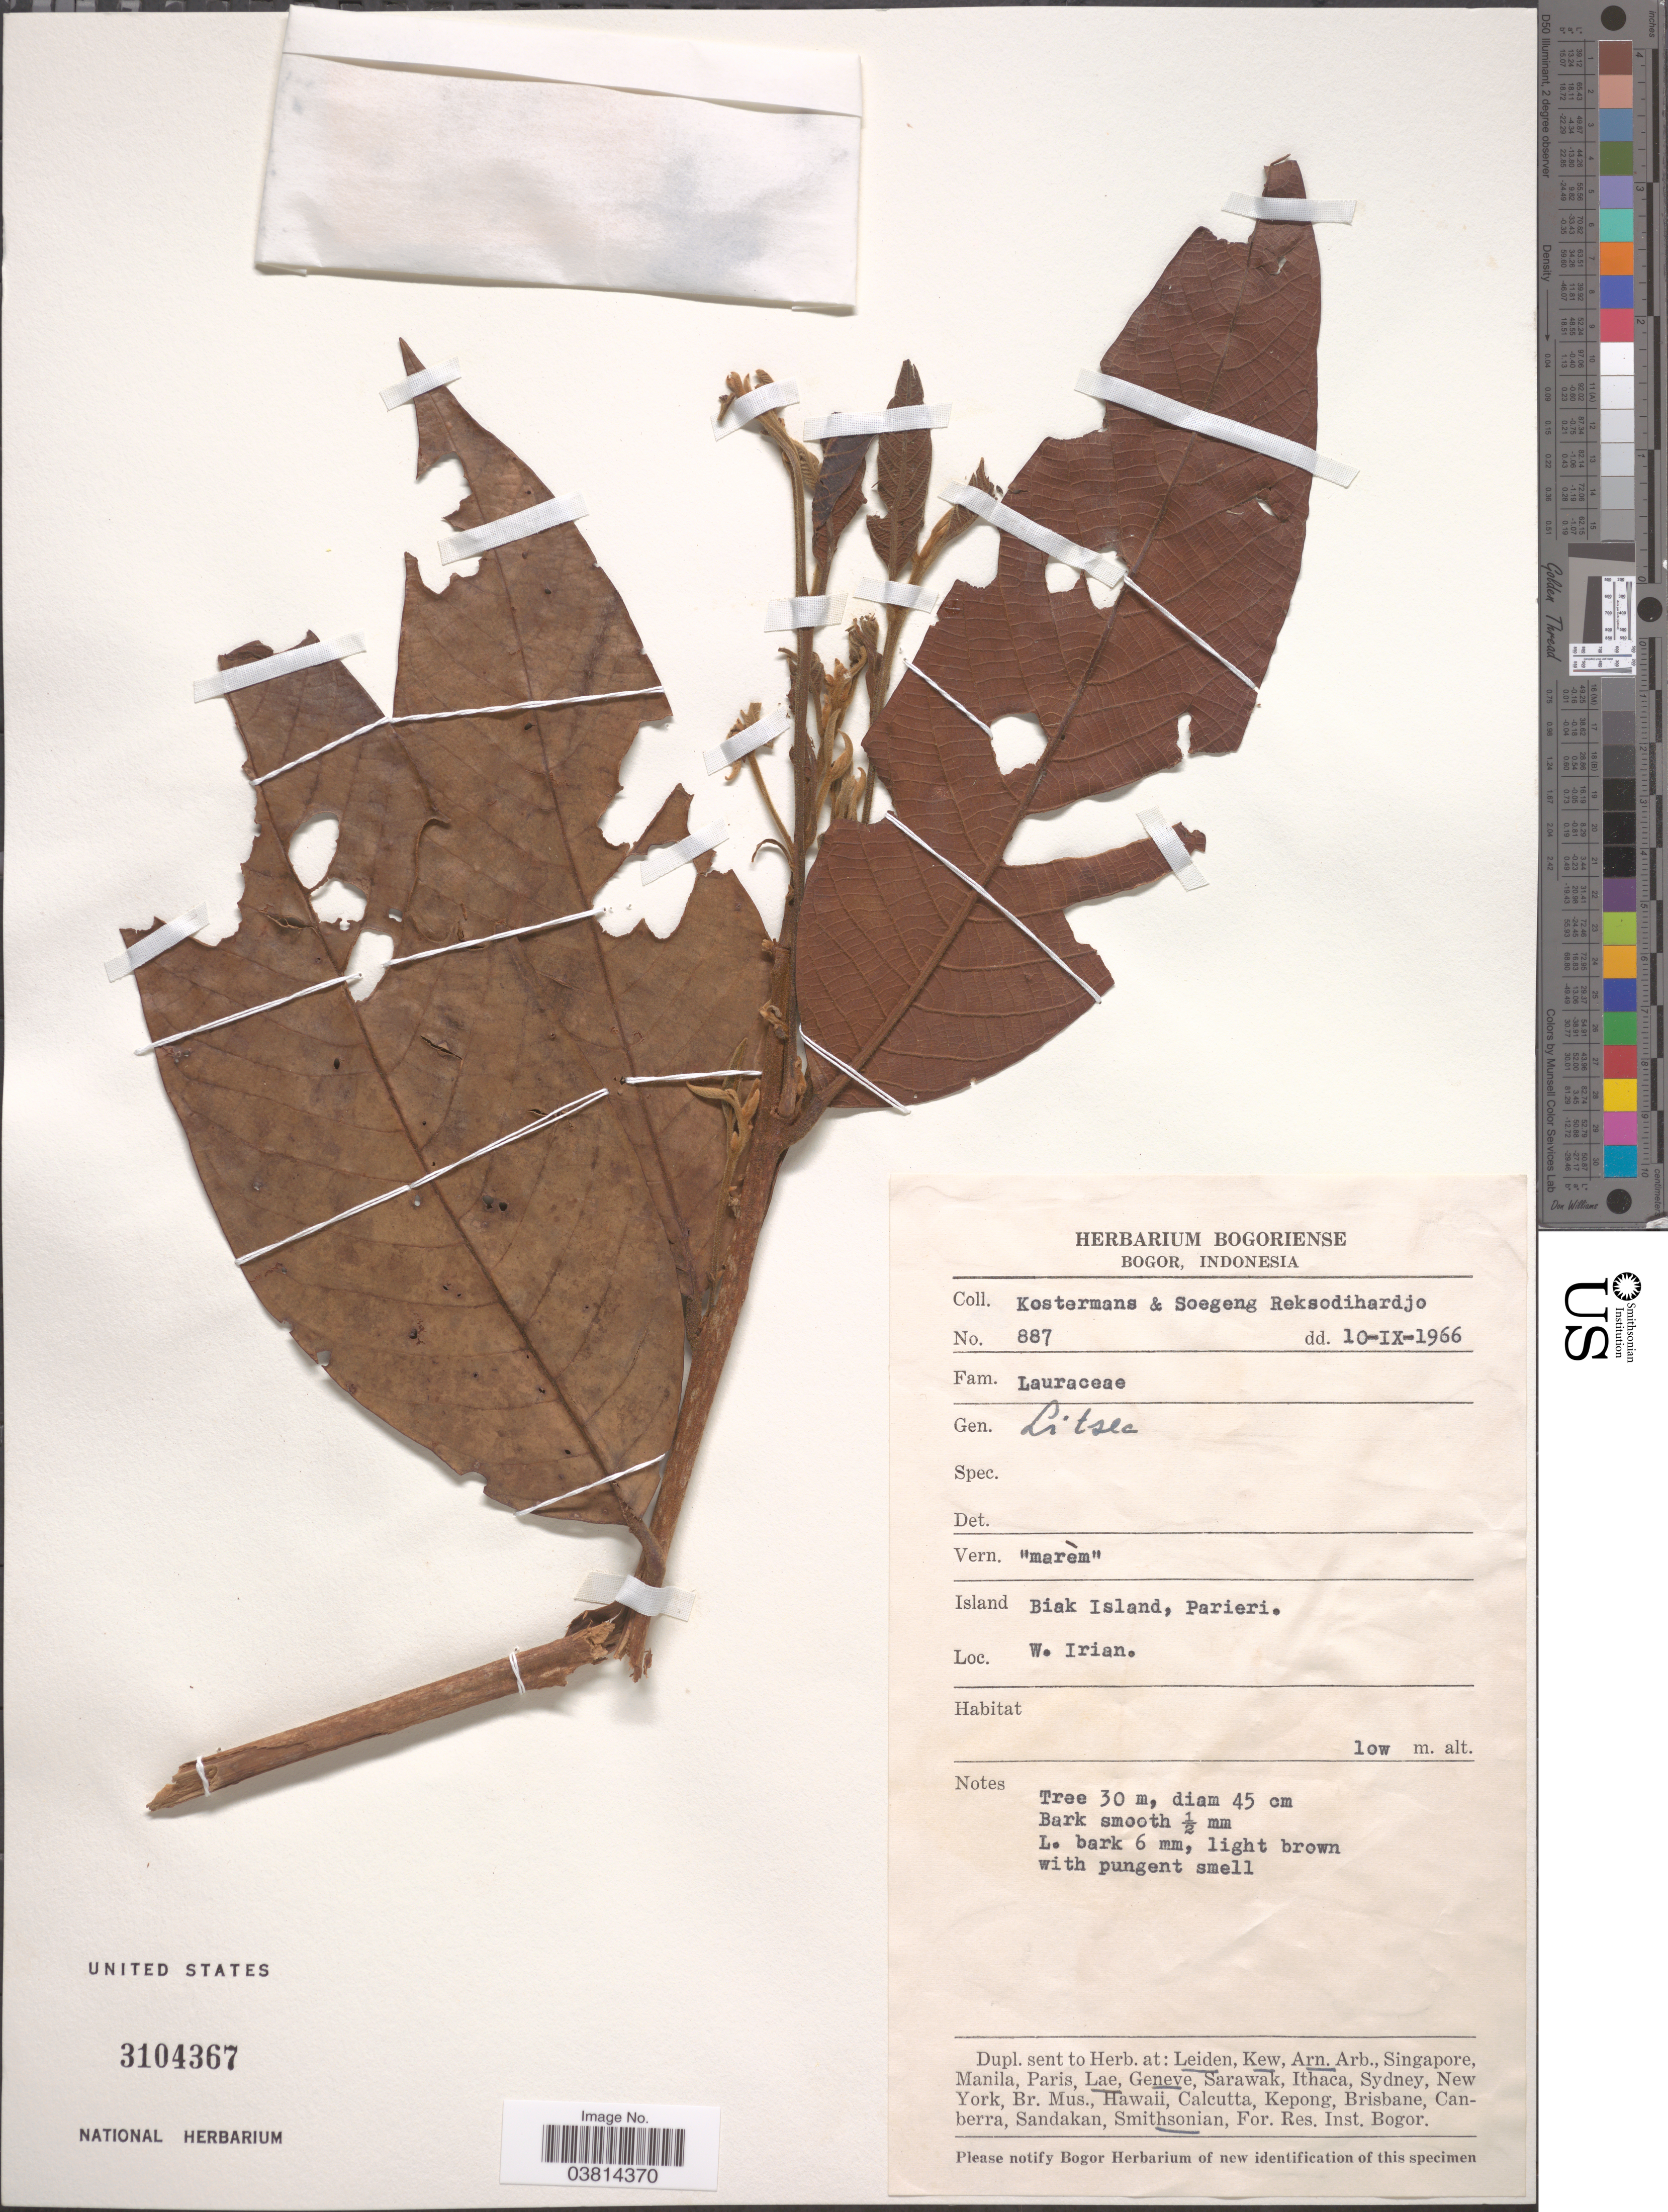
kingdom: Plantae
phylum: Tracheophyta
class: Magnoliopsida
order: Laurales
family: Lauraceae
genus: Litsea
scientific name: Litsea sp.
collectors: Kostermans & W. Soegeng-Reksodihardjo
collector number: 887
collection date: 1966-09-10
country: Indonesia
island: New Guinea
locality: Bogor. Island Biak Island, Parieri. W. Irian.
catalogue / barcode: US 3104367